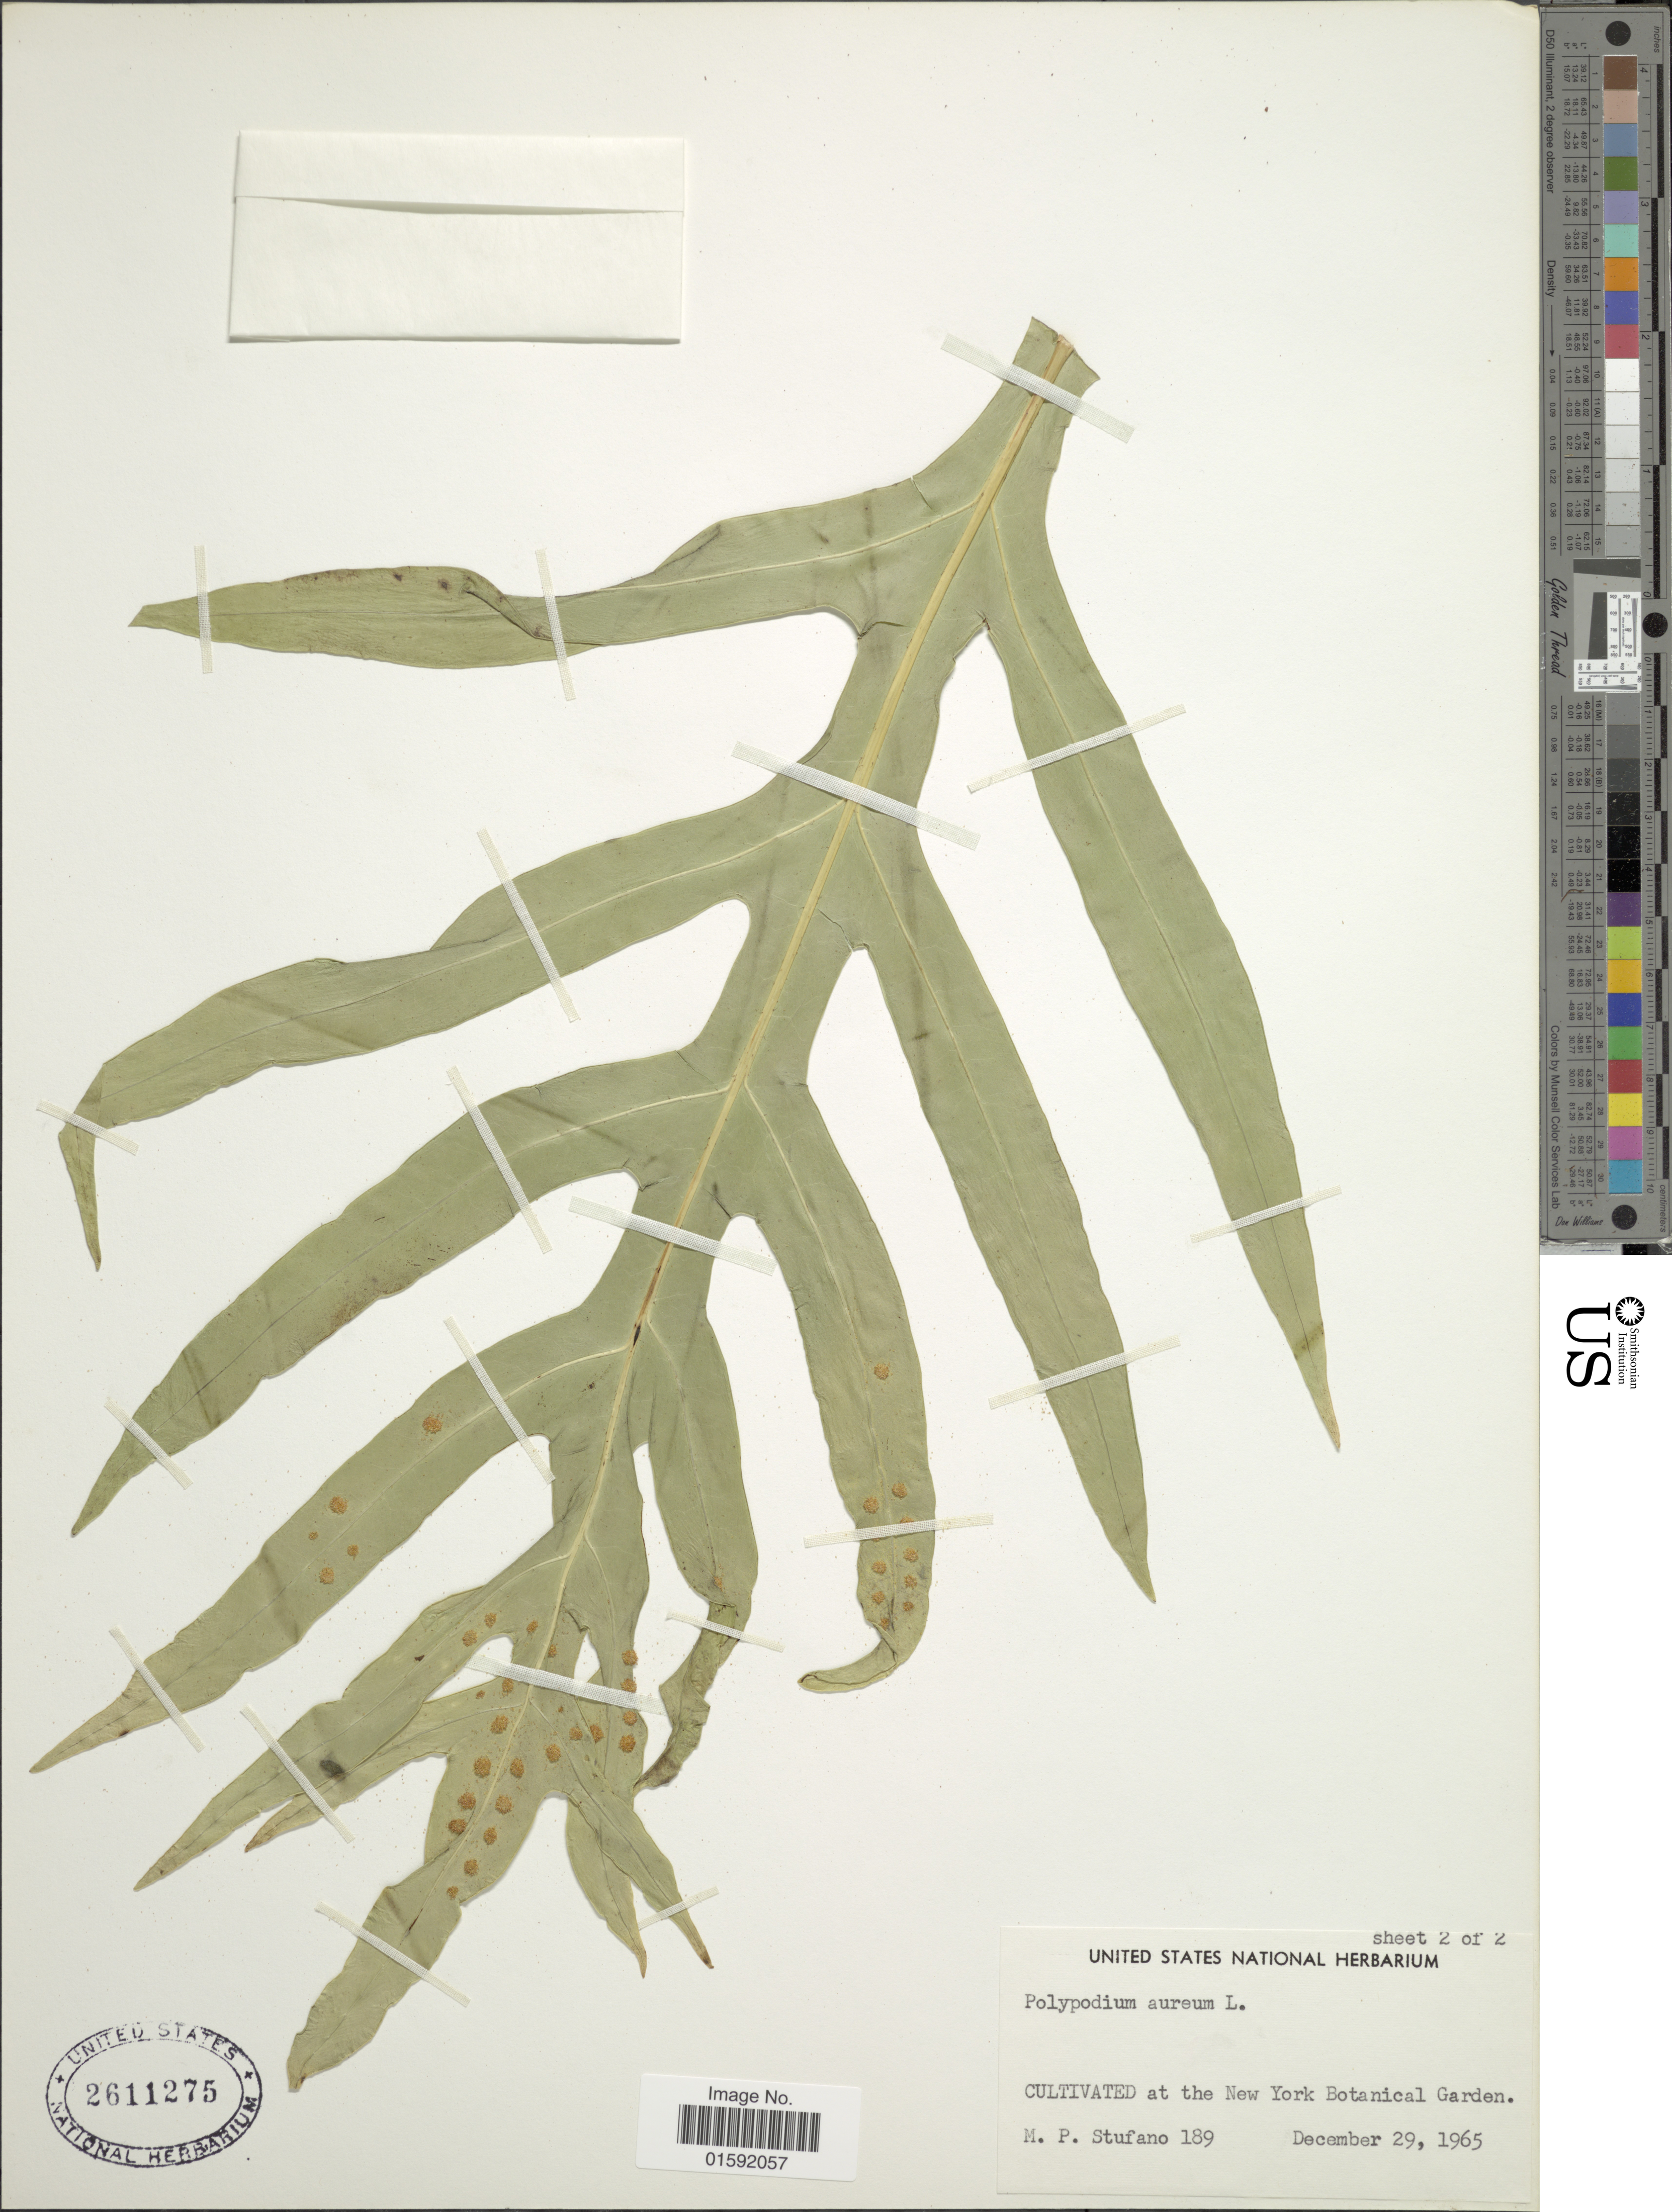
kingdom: Plantae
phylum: Tracheophyta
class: Polypodiopsida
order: Polypodiales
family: Polypodiaceae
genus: Phlebodium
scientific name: Phlebodium aureum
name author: (L.) J. Sm.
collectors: M. Stufano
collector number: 189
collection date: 1965-12-29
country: United States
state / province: New York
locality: The New York Botanical Garden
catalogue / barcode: US 2611275